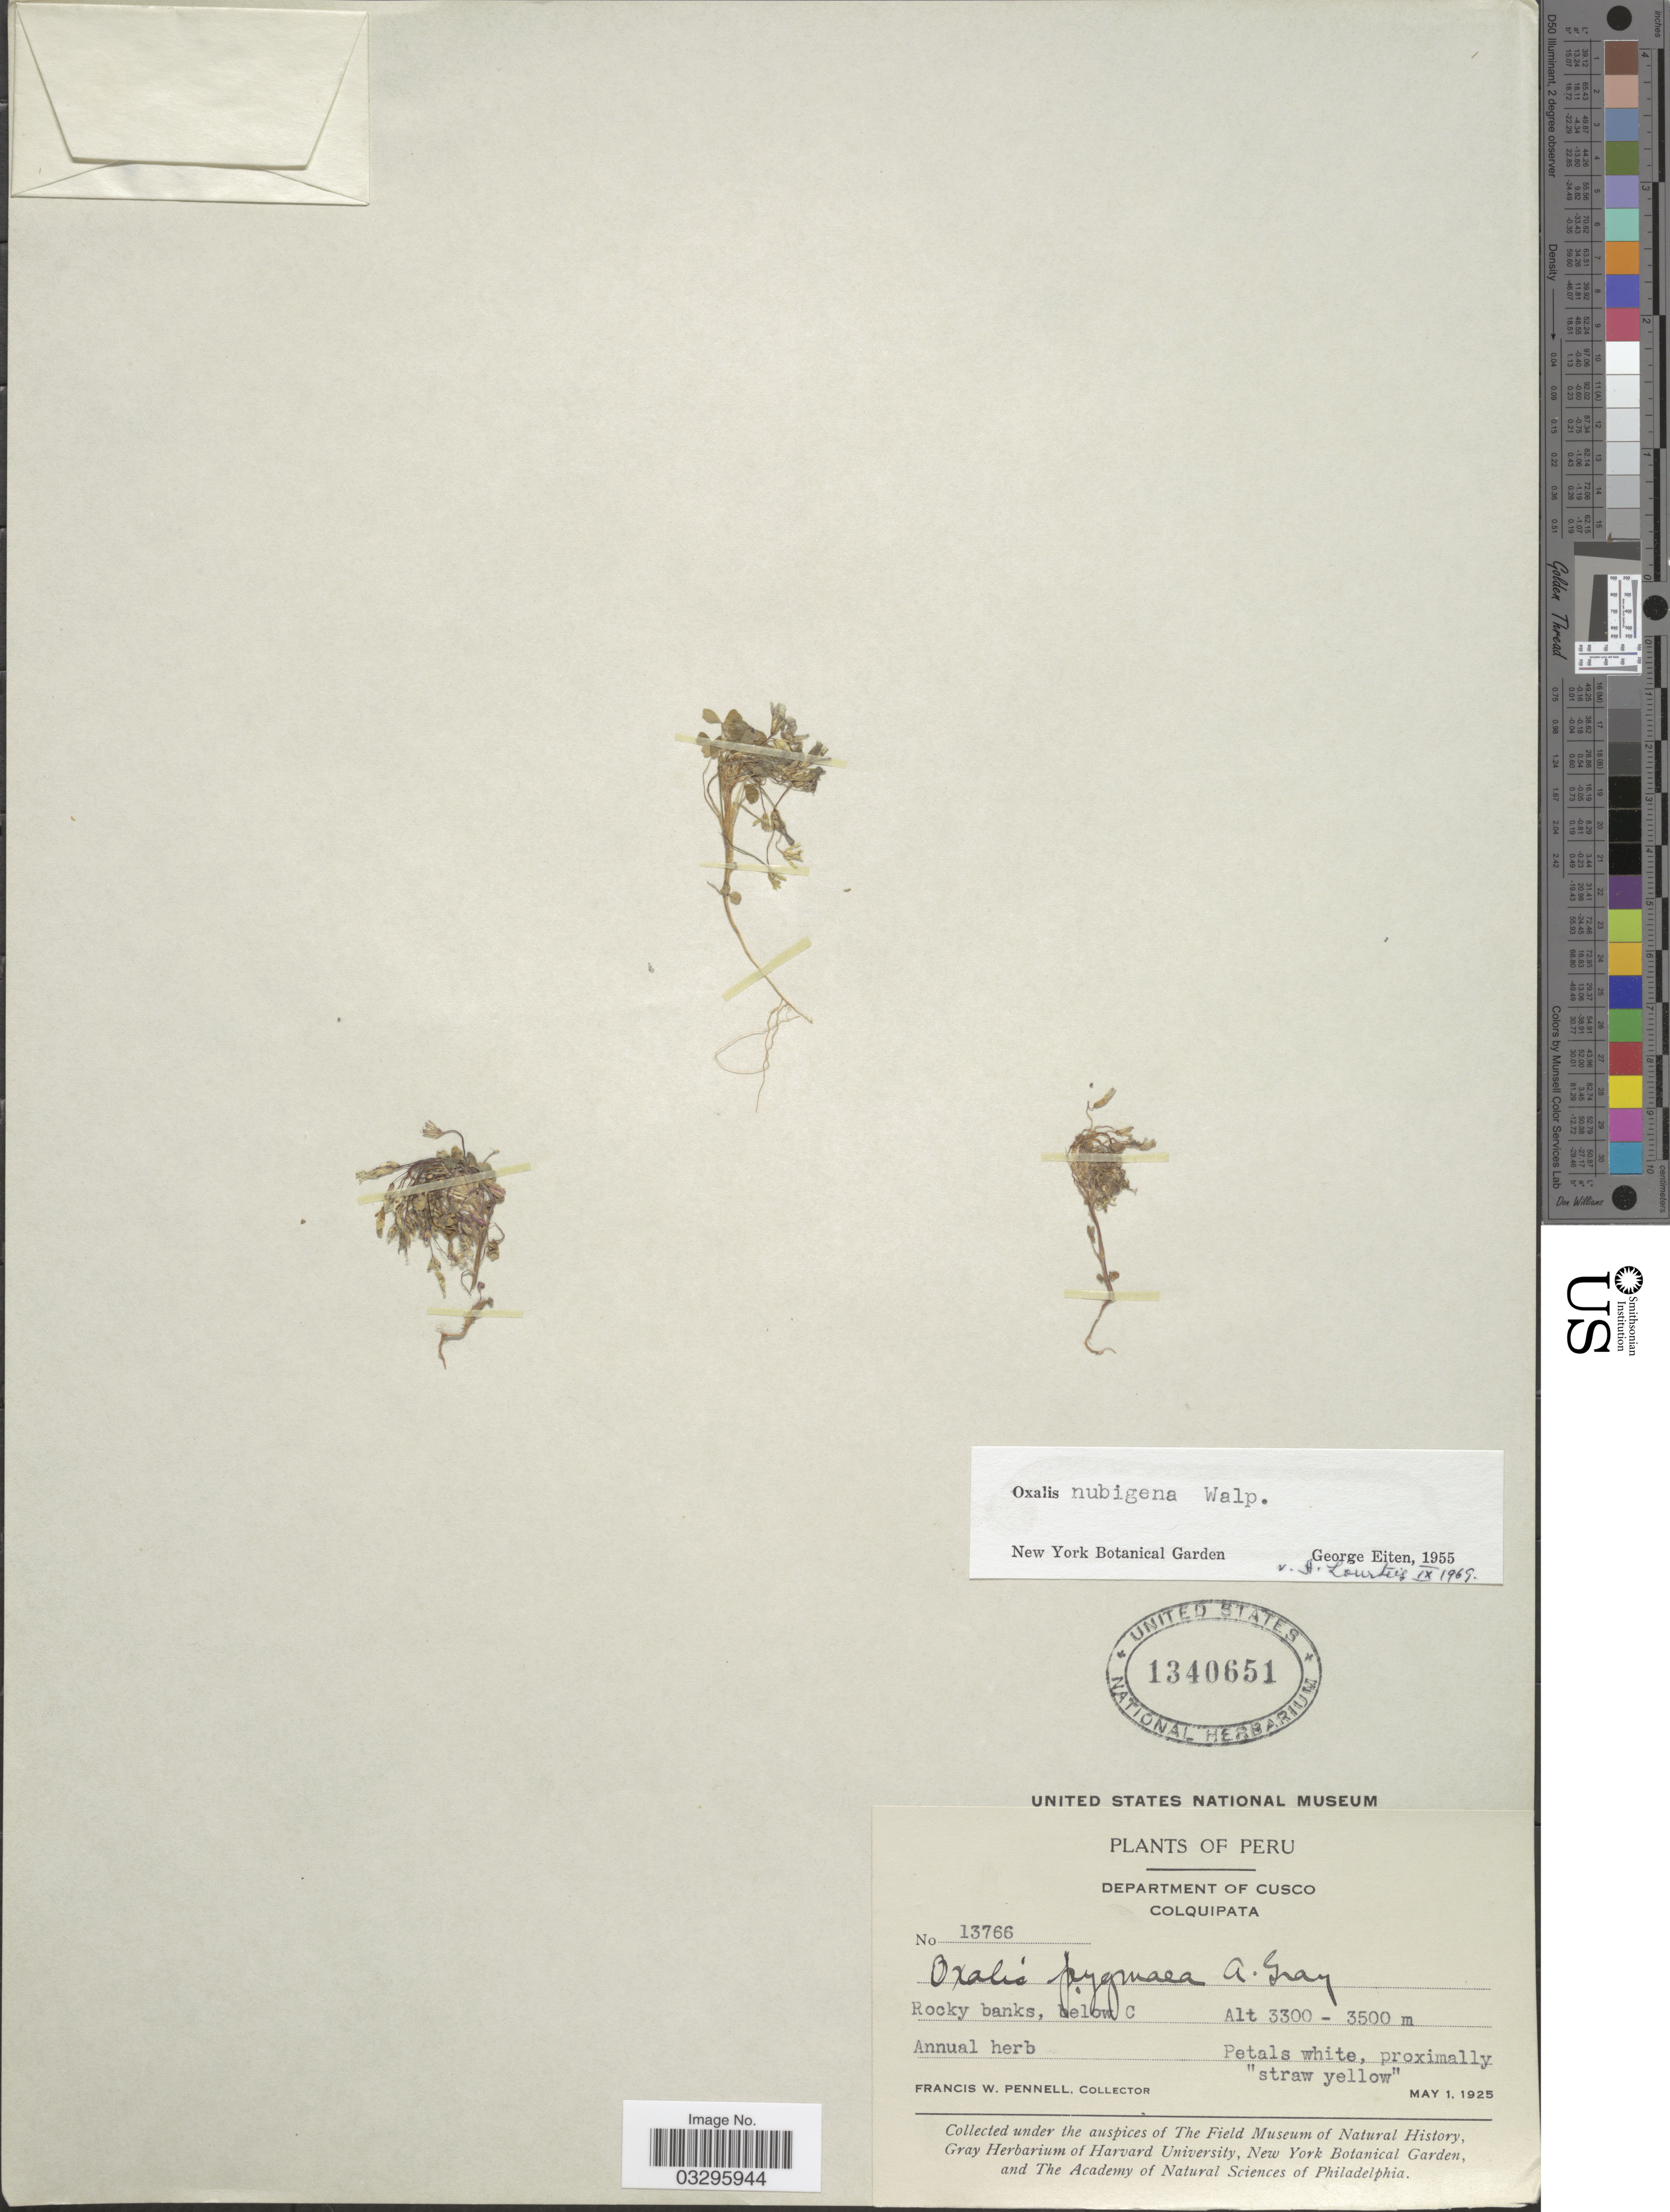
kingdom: Plantae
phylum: Tracheophyta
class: Magnoliopsida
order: Oxalidales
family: Oxalidaceae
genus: Oxalis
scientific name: Oxalis nubigena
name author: Walp.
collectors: F. W. Pennell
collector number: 13766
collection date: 1925-05-01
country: Peru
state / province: Cusco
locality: Department of Cusco. Colquipata.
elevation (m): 3300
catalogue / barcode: US 1340651